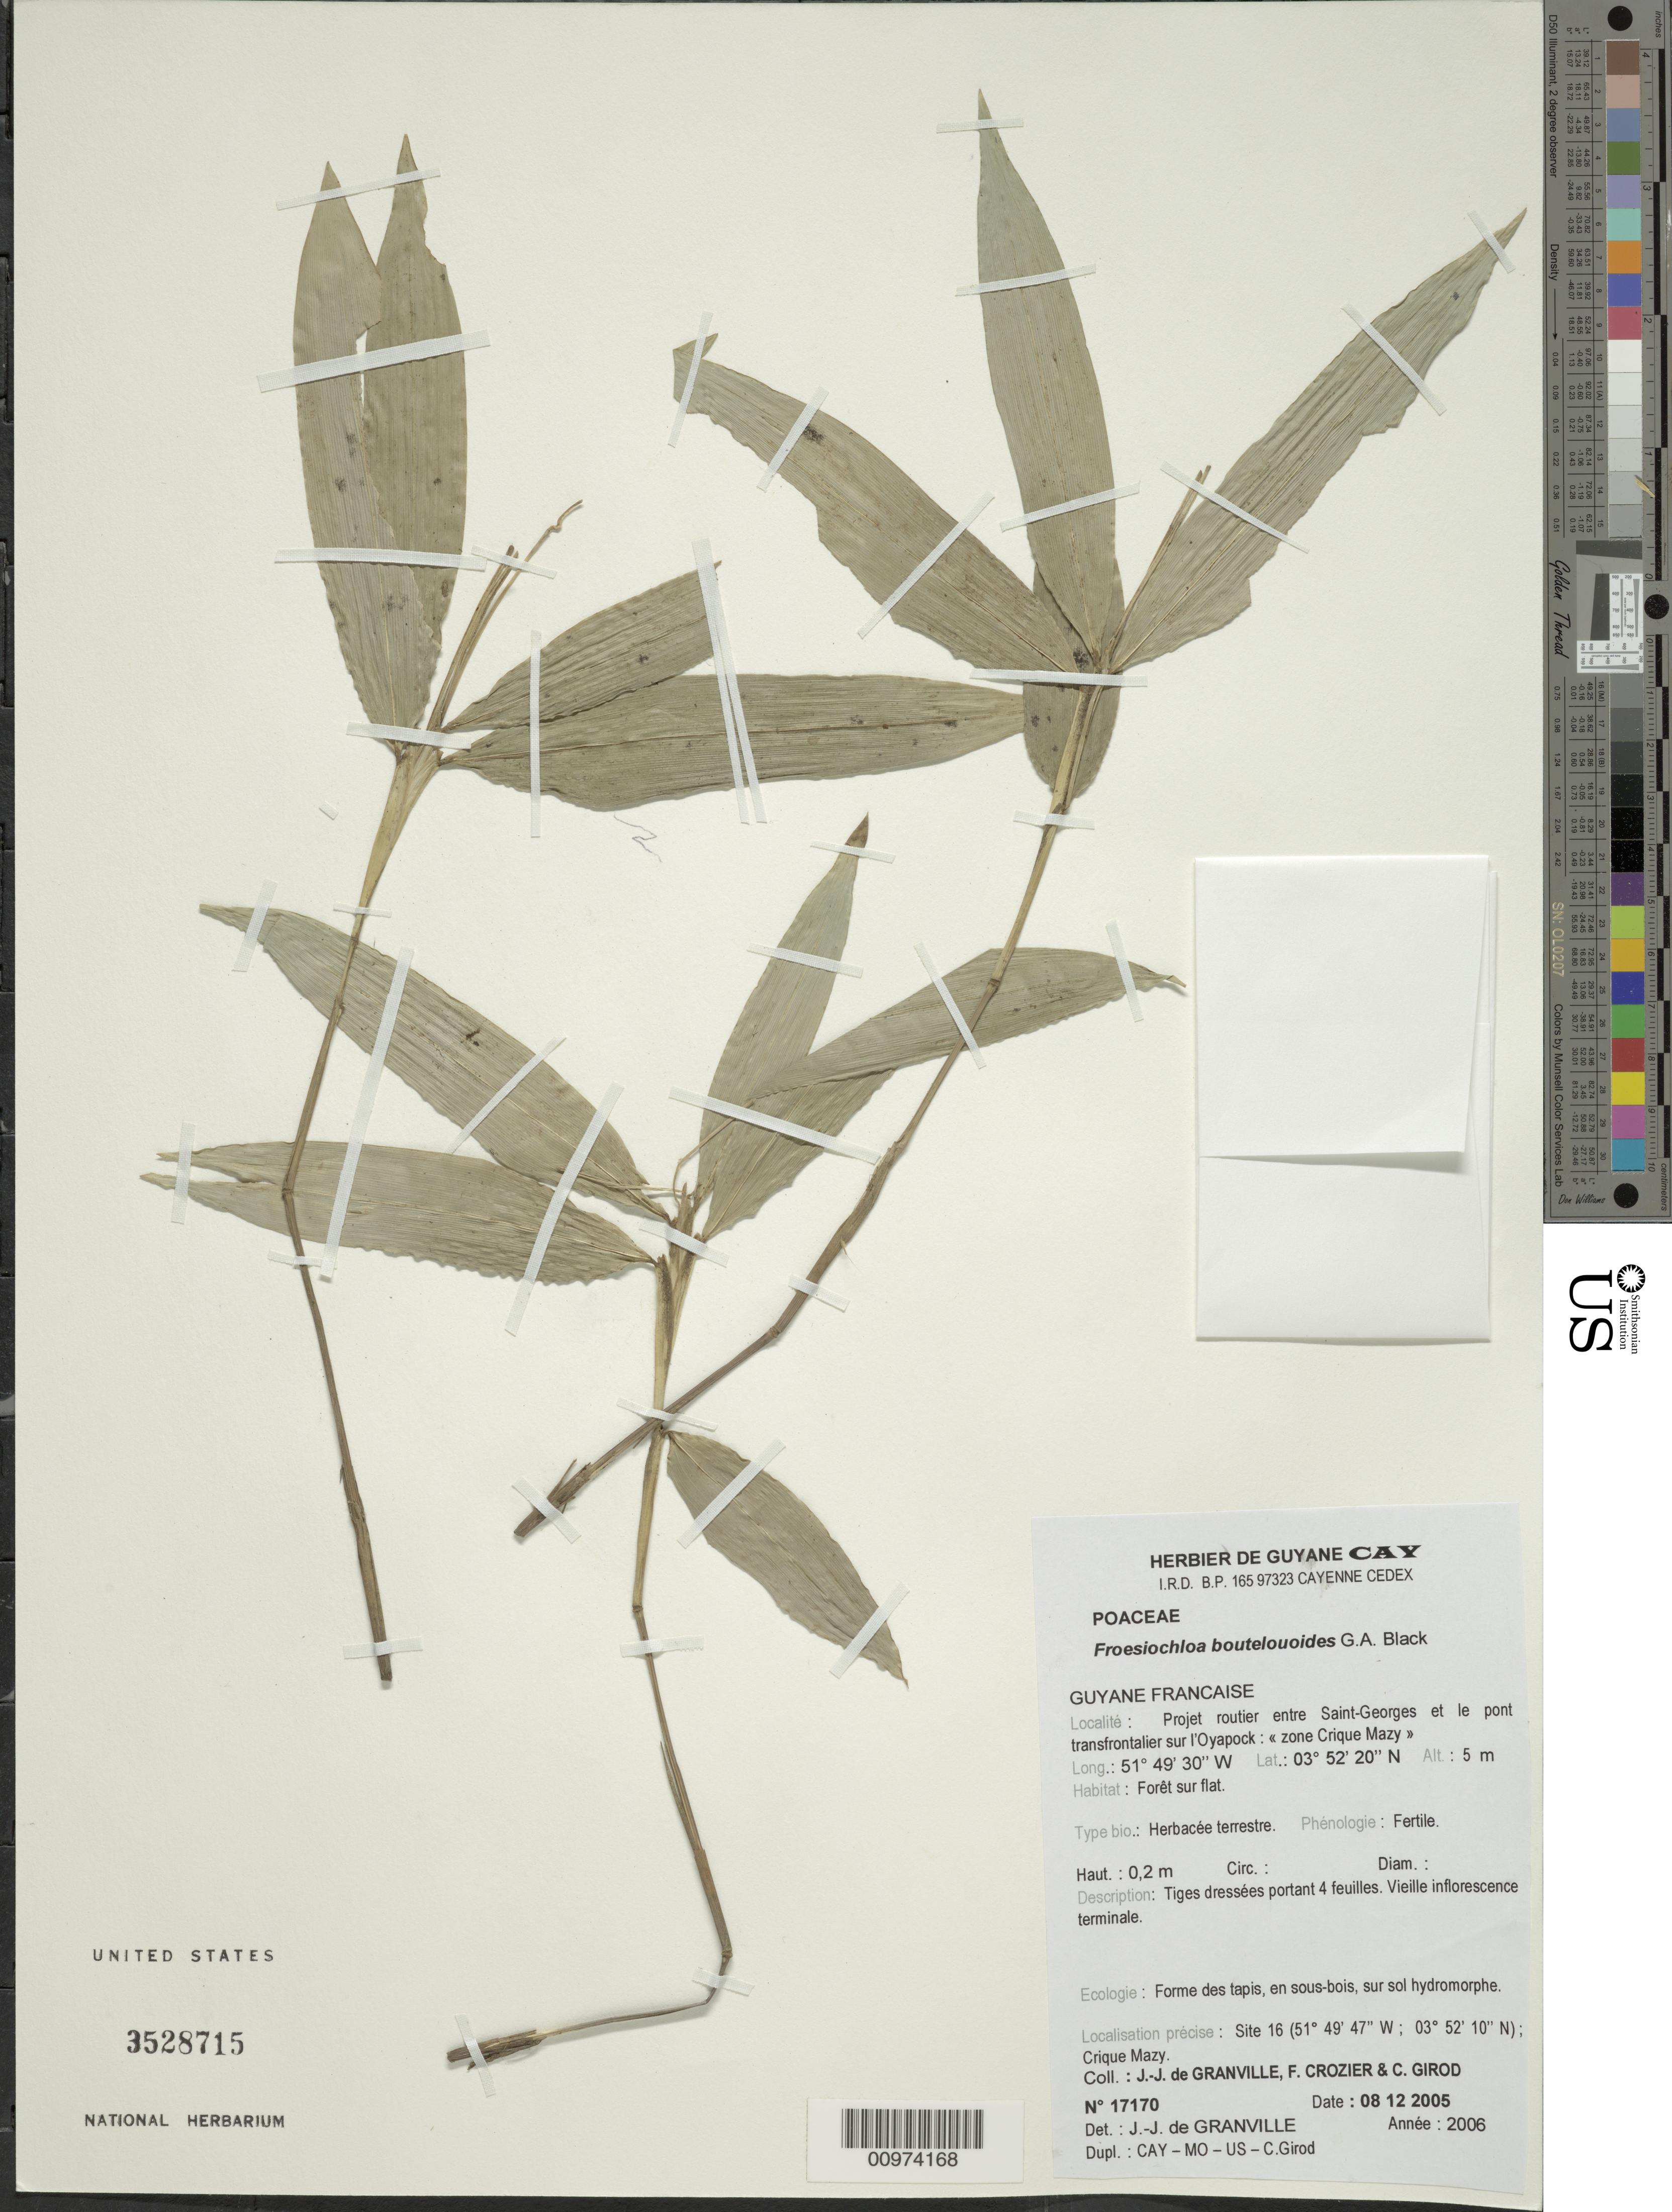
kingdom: Plantae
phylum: Tracheophyta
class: Liliopsida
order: Poales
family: Poaceae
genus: Froesiochloa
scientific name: Froesiochloa boutelouoides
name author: G.A. Black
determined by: Granville, J. J. de, (CAY), Institut de Recherche pour le Developpement (IRD) (FRENCH GUIANA)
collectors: J.-J. de Granville, F. Crozier & C. Girod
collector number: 17170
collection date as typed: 8-Dec-05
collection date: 2005-12-08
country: French Guiana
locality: Project routier entre Saint-Georges et le pont transfrontalier sur l'Oyapock, "zone Crique Mazy", site 16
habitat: Foret sur flat. Forme des tapis, en sous-bois, sur sol hydromorphe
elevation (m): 5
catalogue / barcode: US 3528715